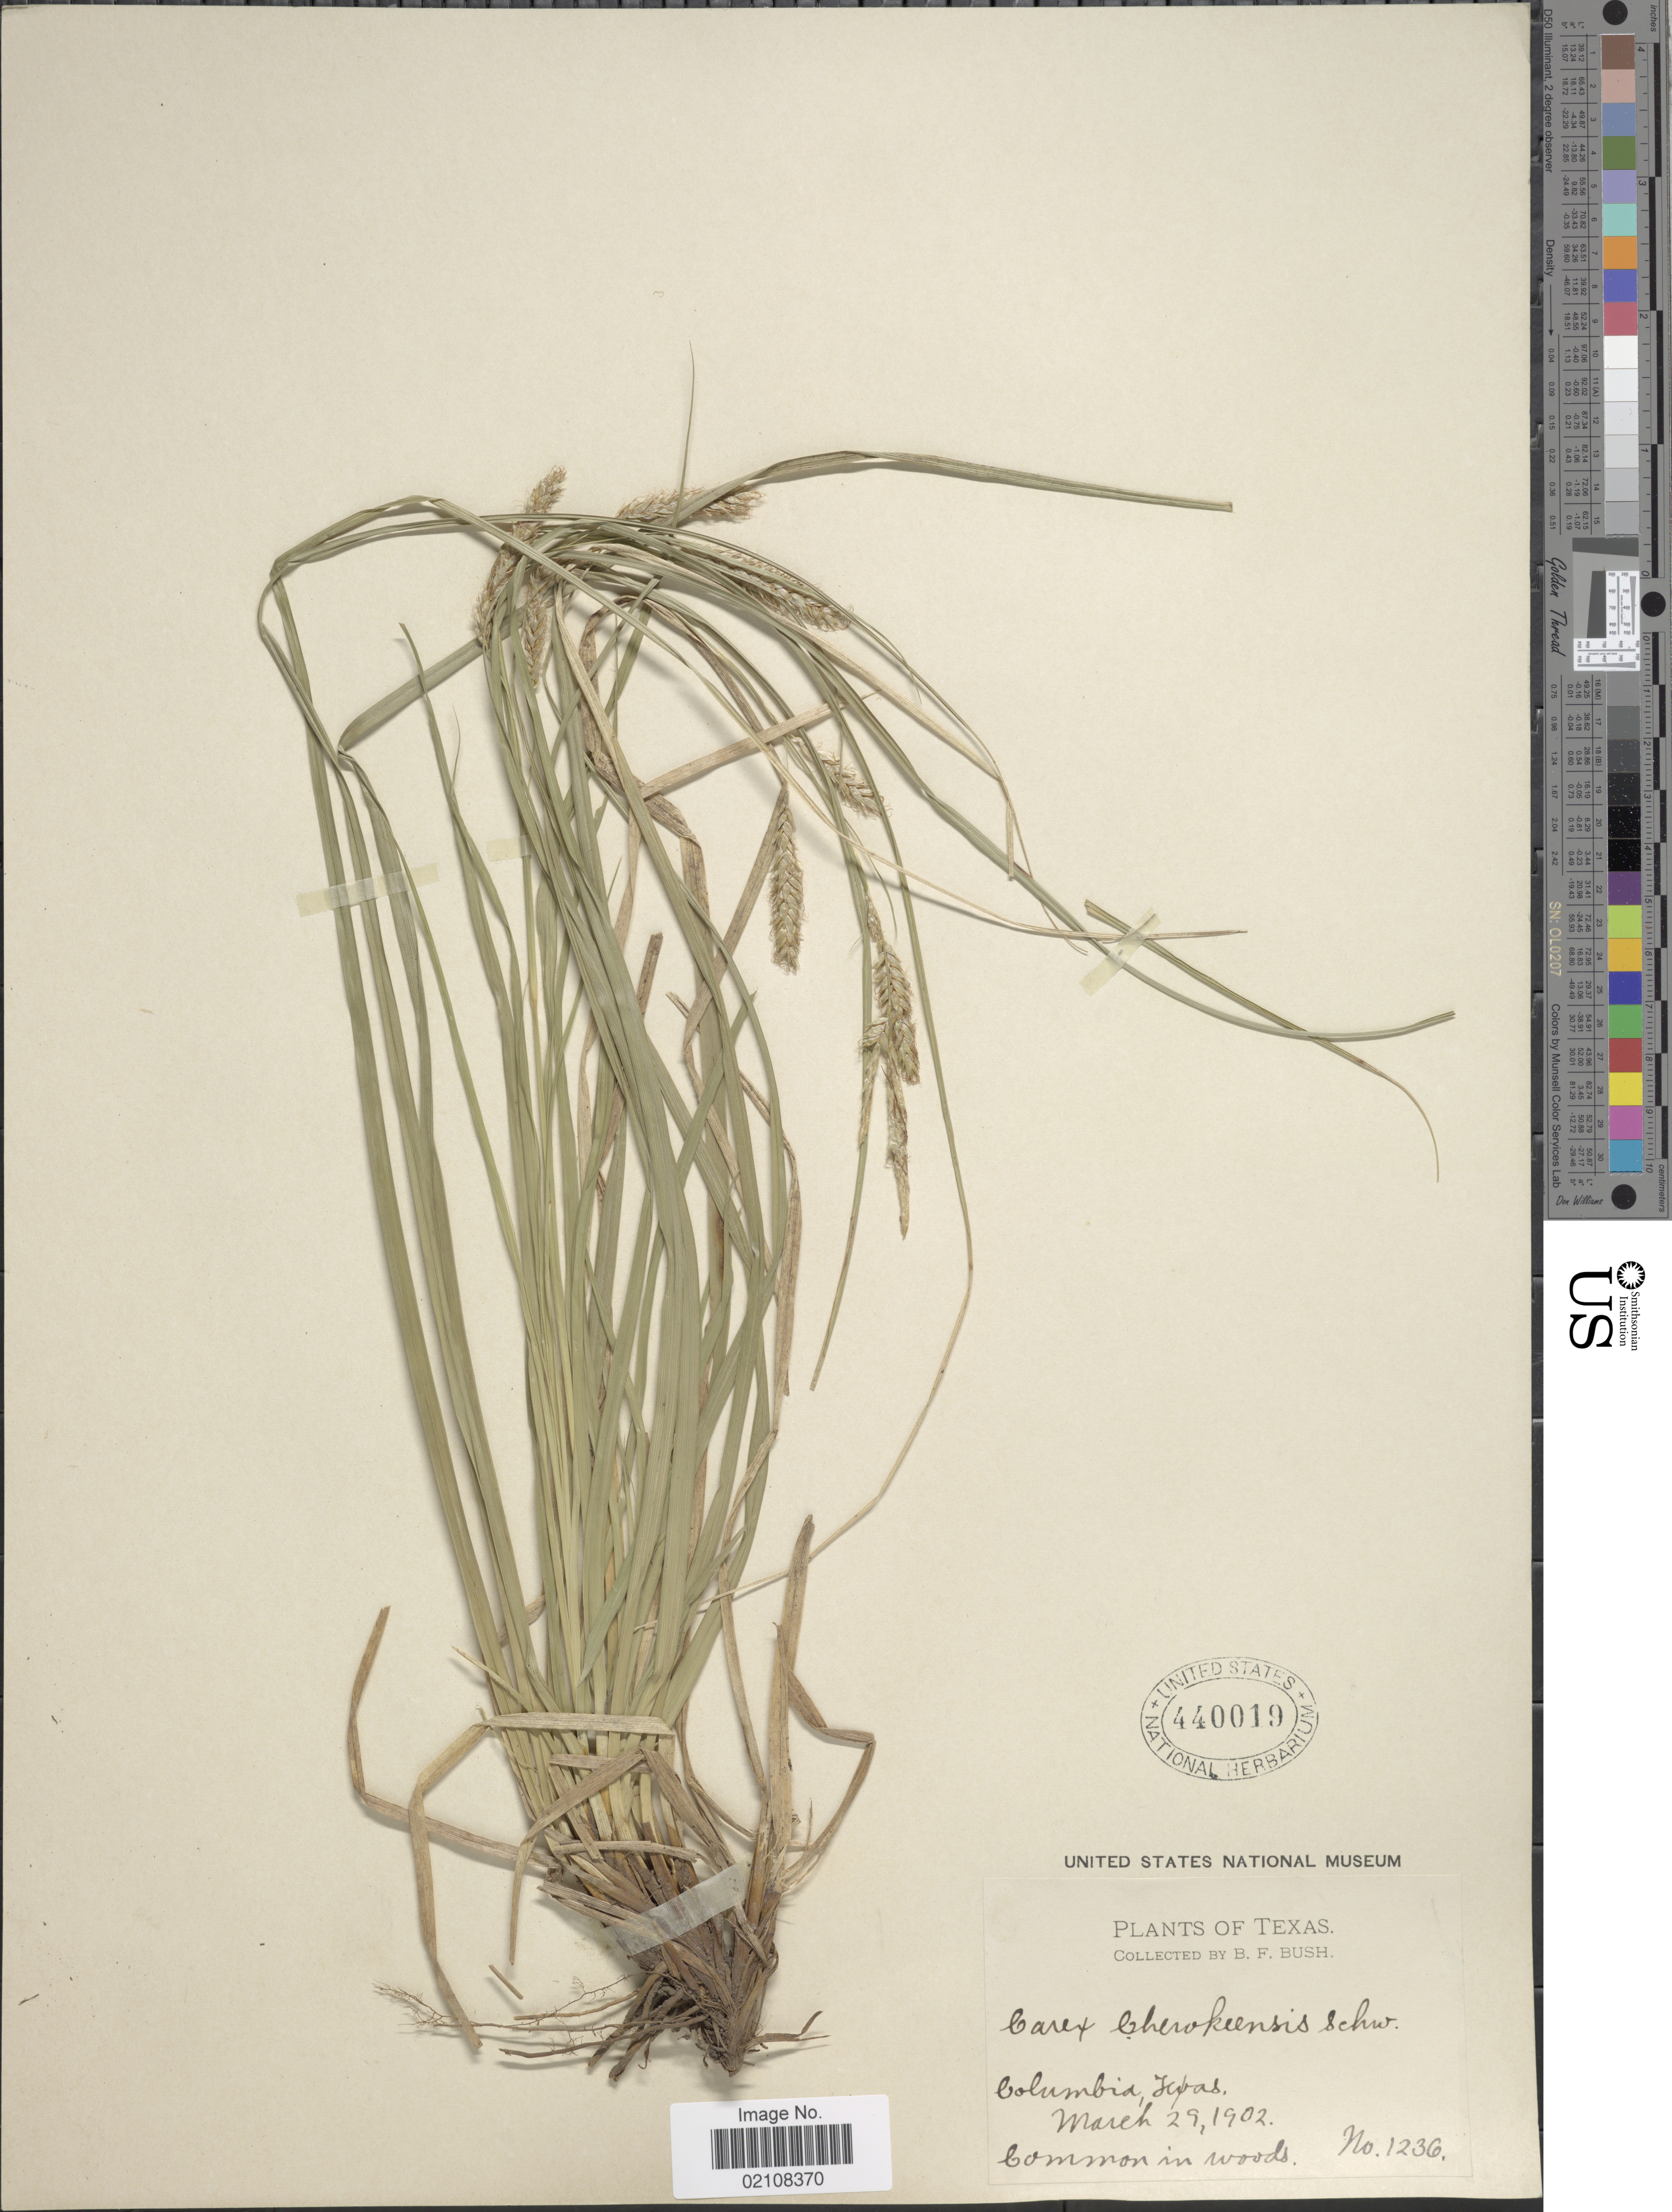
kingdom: Plantae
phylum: Tracheophyta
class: Liliopsida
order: Poales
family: Cyperaceae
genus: Carex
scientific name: Carex cherokeensis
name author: Schwein.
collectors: B. F. Bush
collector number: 1236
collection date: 1902-03-29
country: United States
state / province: Texas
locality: Columbia, Texas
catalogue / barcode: US 440019